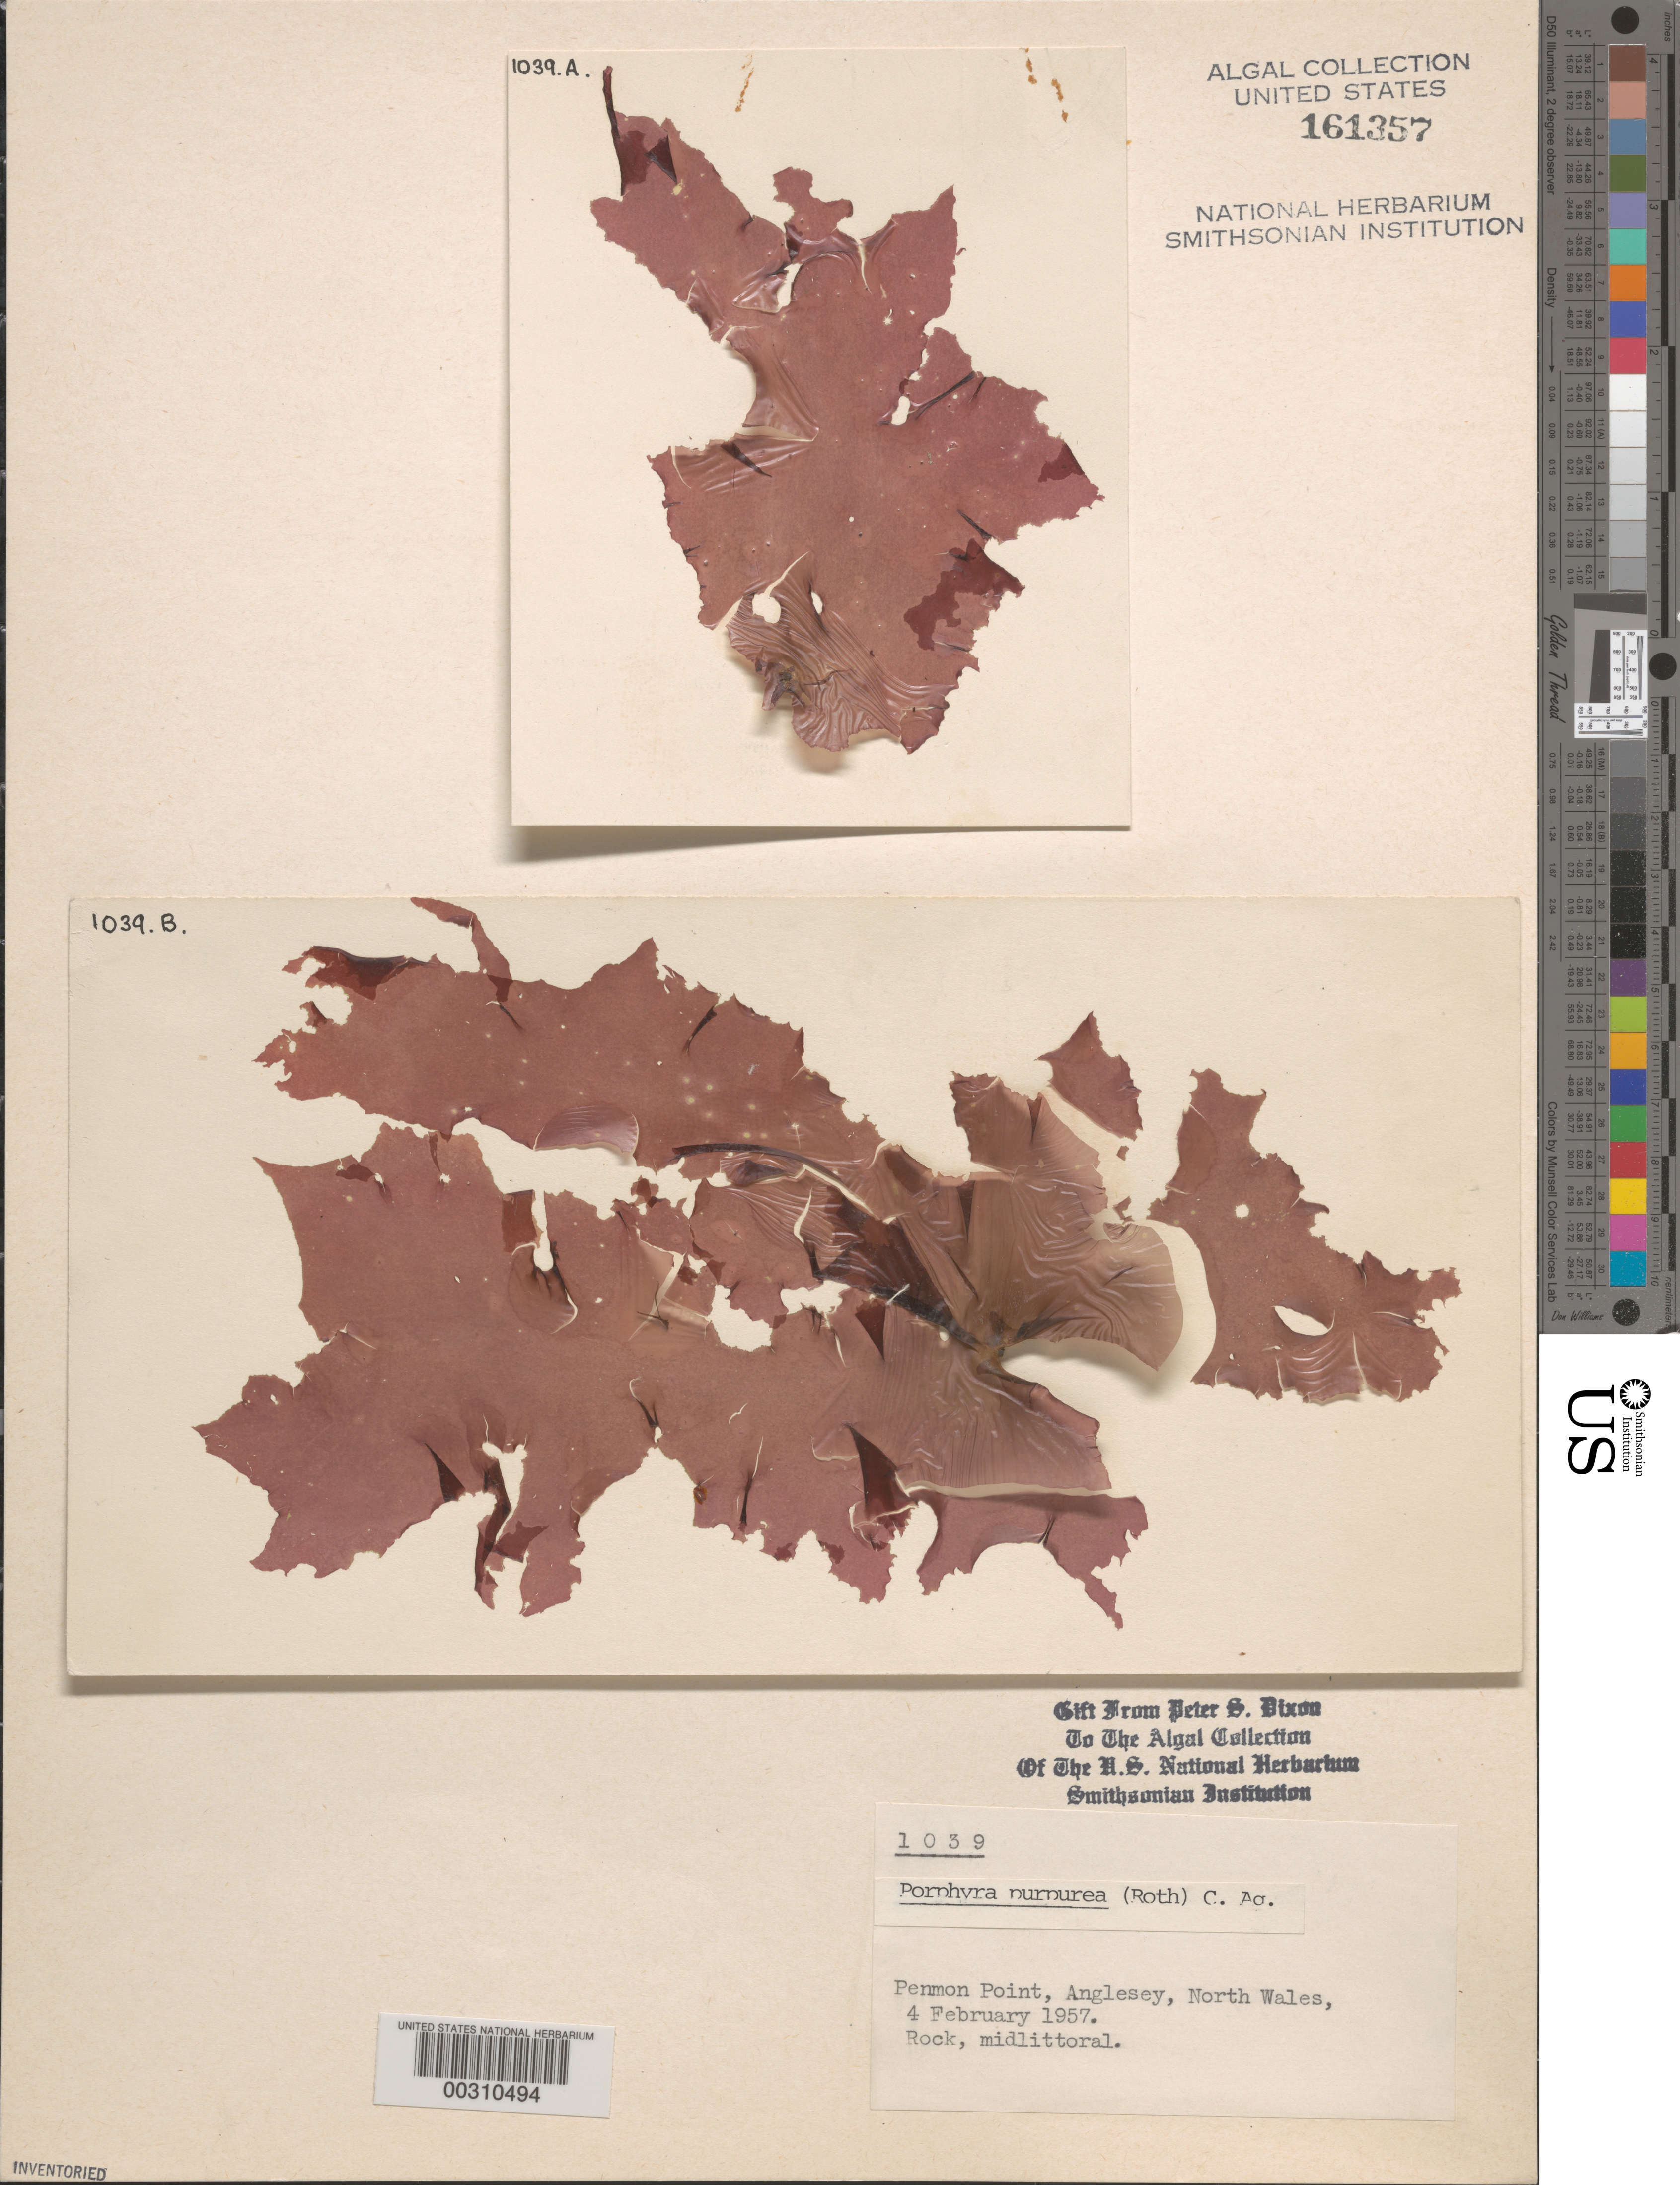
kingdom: Plantae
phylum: Rhodophyta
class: Bangiophyceae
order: Bangiales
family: Bangiaceae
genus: Porphyra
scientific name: Porphyra purpurea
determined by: Dixon, P. S.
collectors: P. S. Dixon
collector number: PSD 1039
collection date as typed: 04 Feb 1957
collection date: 1957-02-04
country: United Kingdom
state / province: Wales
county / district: Gwynedd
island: Anglesey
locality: Penmon Point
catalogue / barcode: US 161357